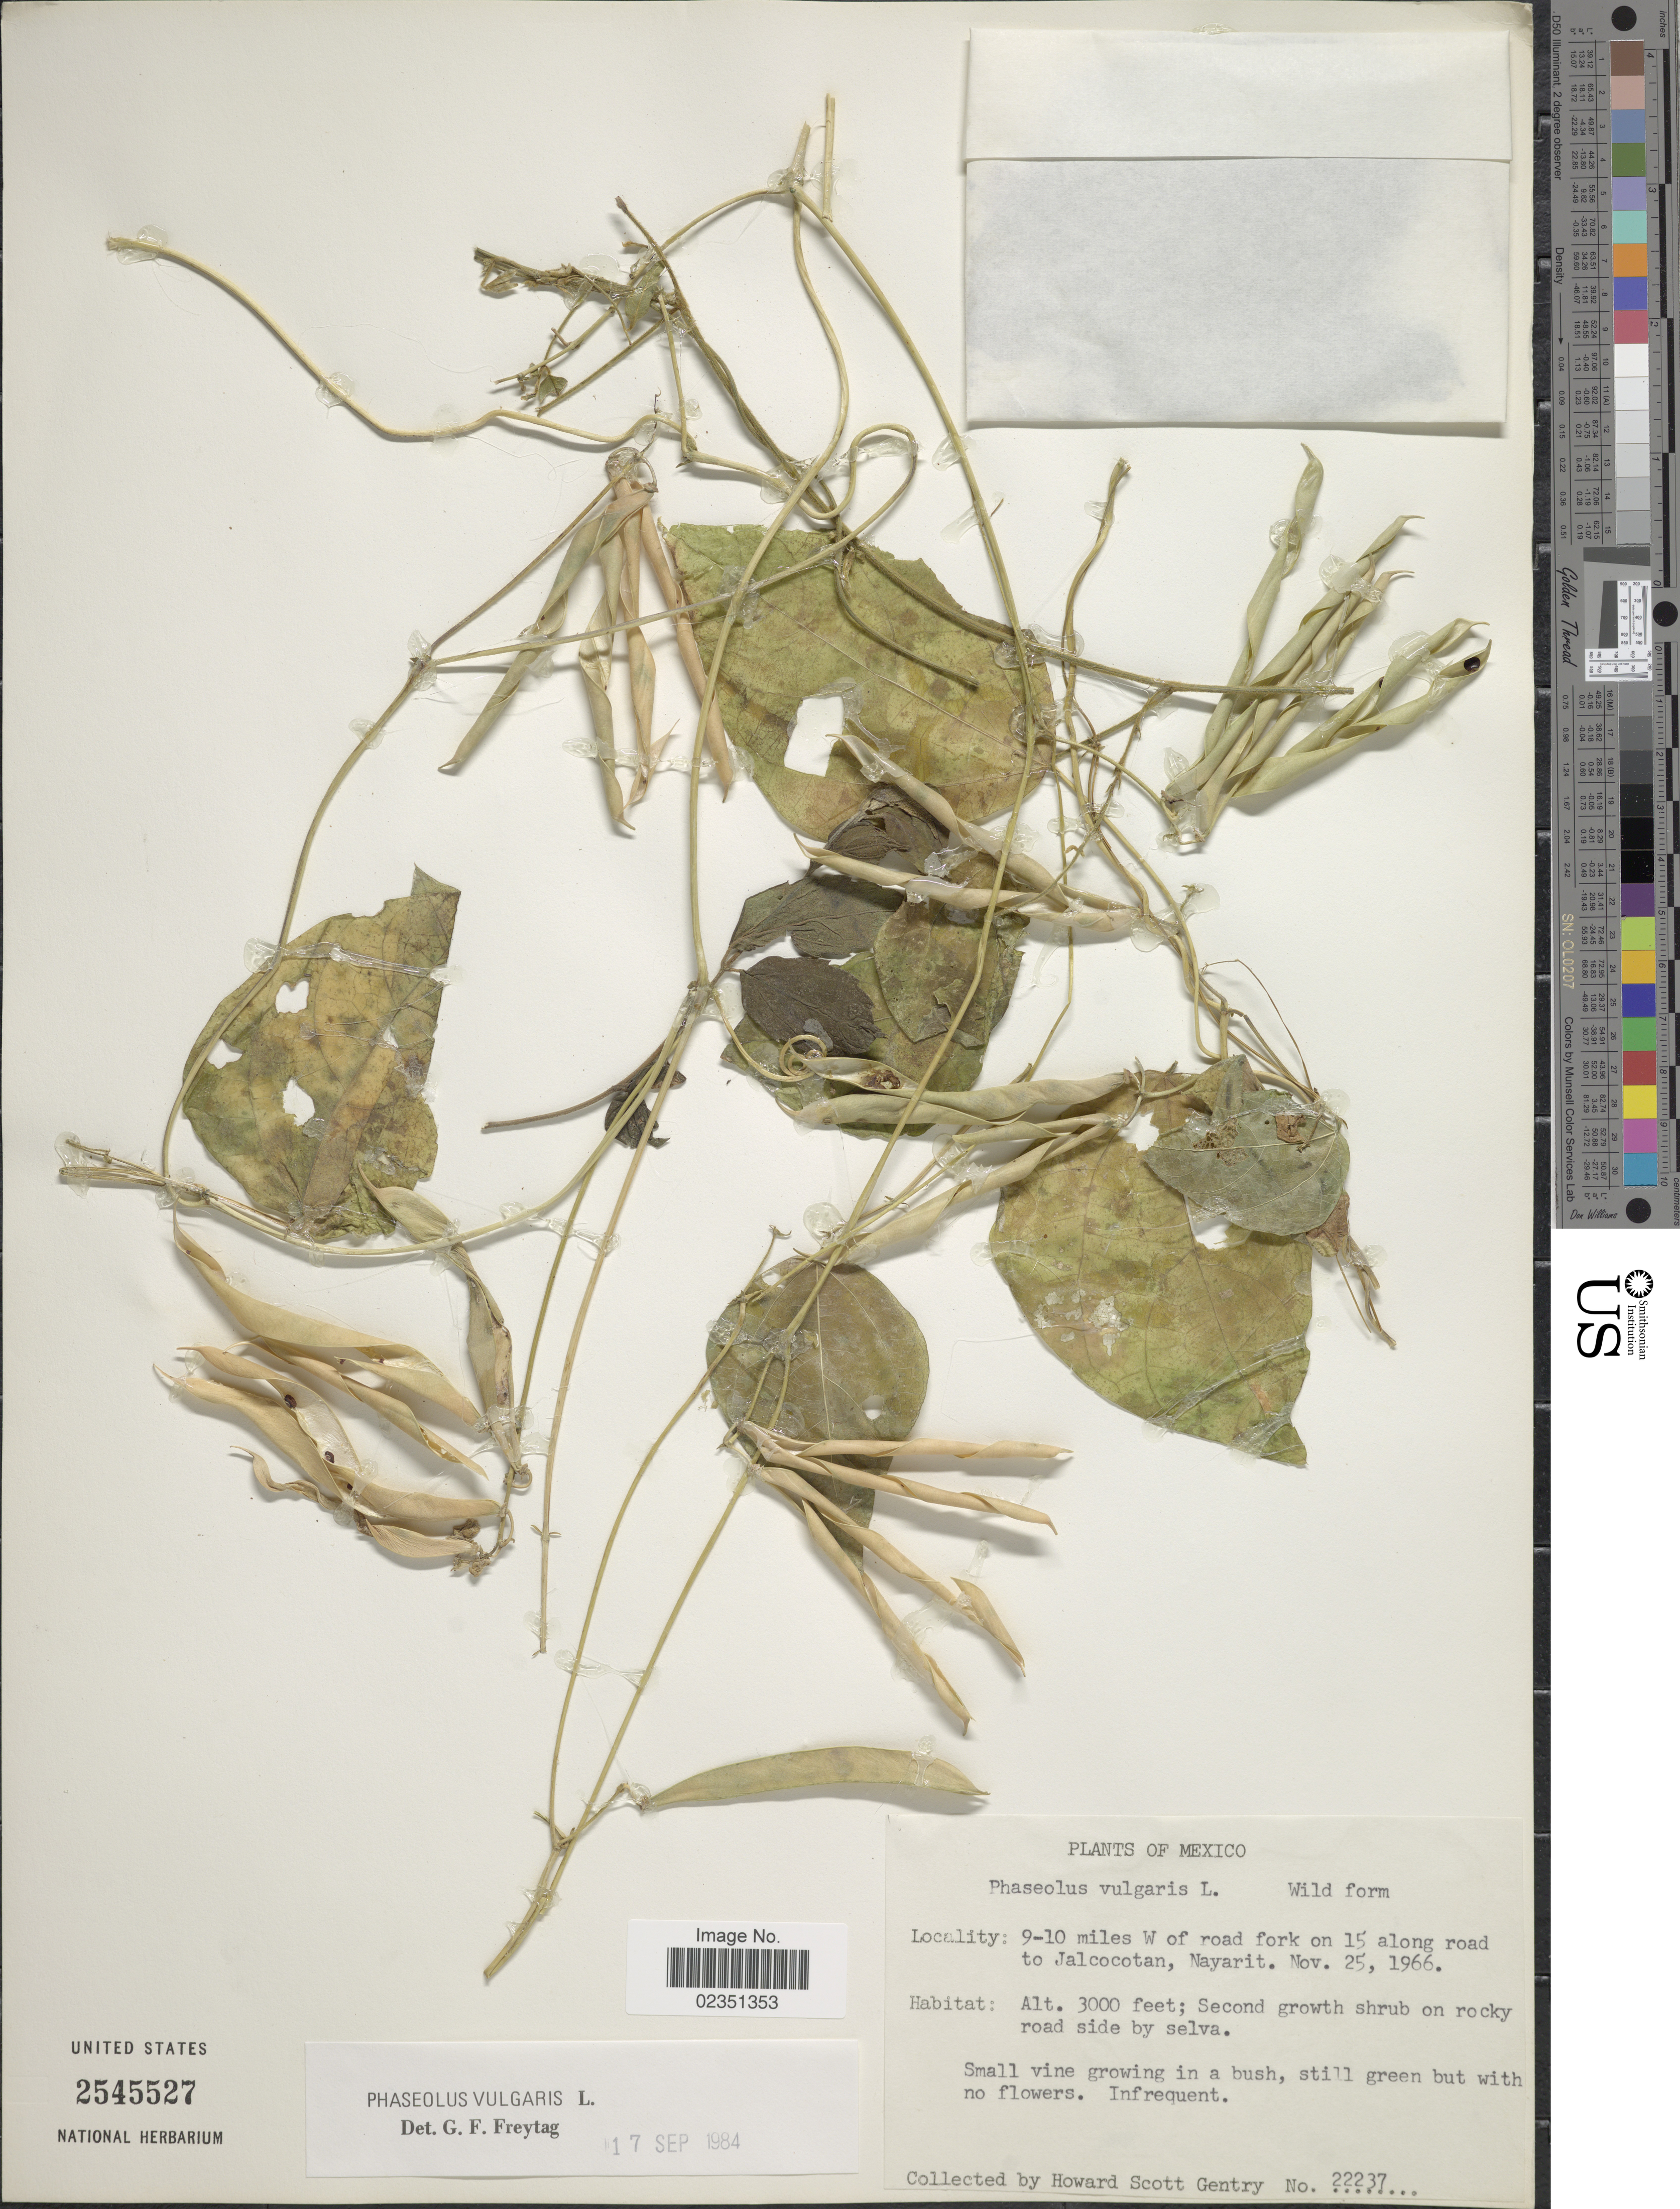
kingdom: Plantae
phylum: Tracheophyta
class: Magnoliopsida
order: Fabales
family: Fabaceae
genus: Phaseolus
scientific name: Phaseolus vulgaris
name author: L.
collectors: H. S. Gentry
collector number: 22237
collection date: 1966-11-25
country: Mexico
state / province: Nayarit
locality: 9-10 miles W of road fork on 15 along road to Jalococotan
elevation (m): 914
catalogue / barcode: US 2545527